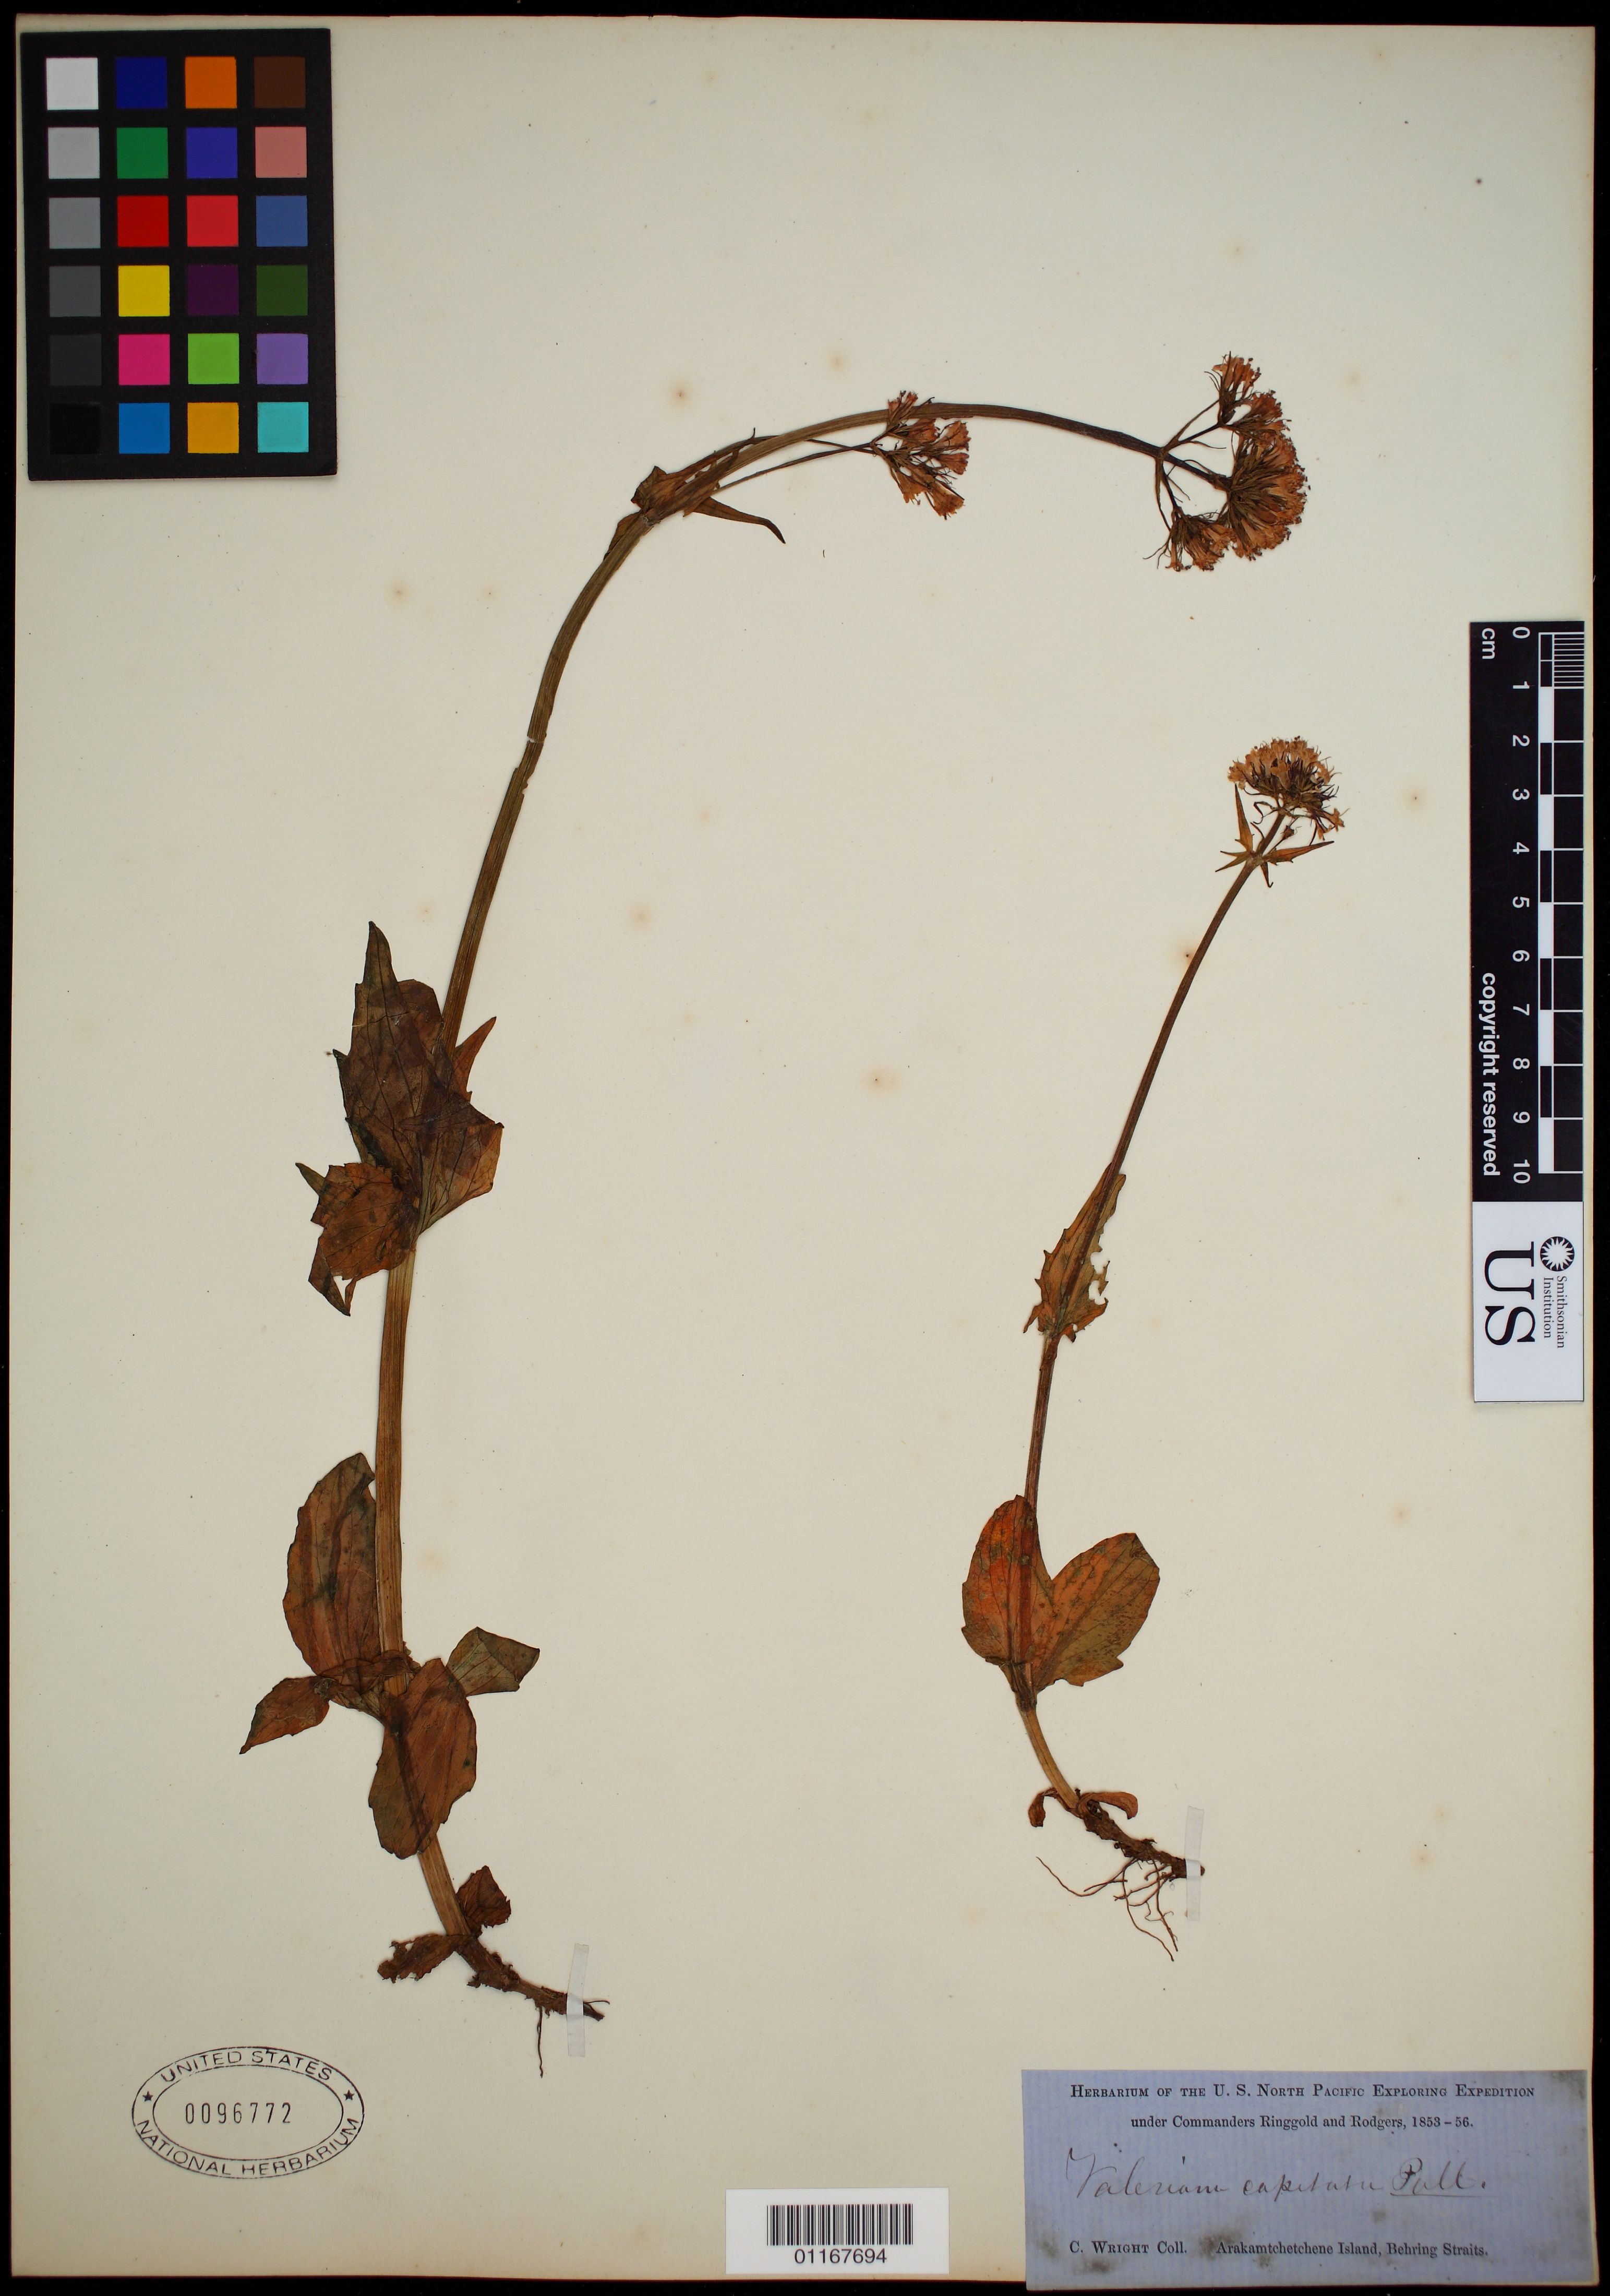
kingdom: Plantae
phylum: Tracheophyta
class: Liliopsida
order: Alismatales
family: Juncaginaceae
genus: Triglochin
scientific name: Triglochin maritima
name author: L.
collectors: C. Wright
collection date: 1853/1856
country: Russian Federation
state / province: Chukotka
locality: Arakamtchetchene I. Bering Straits.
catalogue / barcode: US 96772